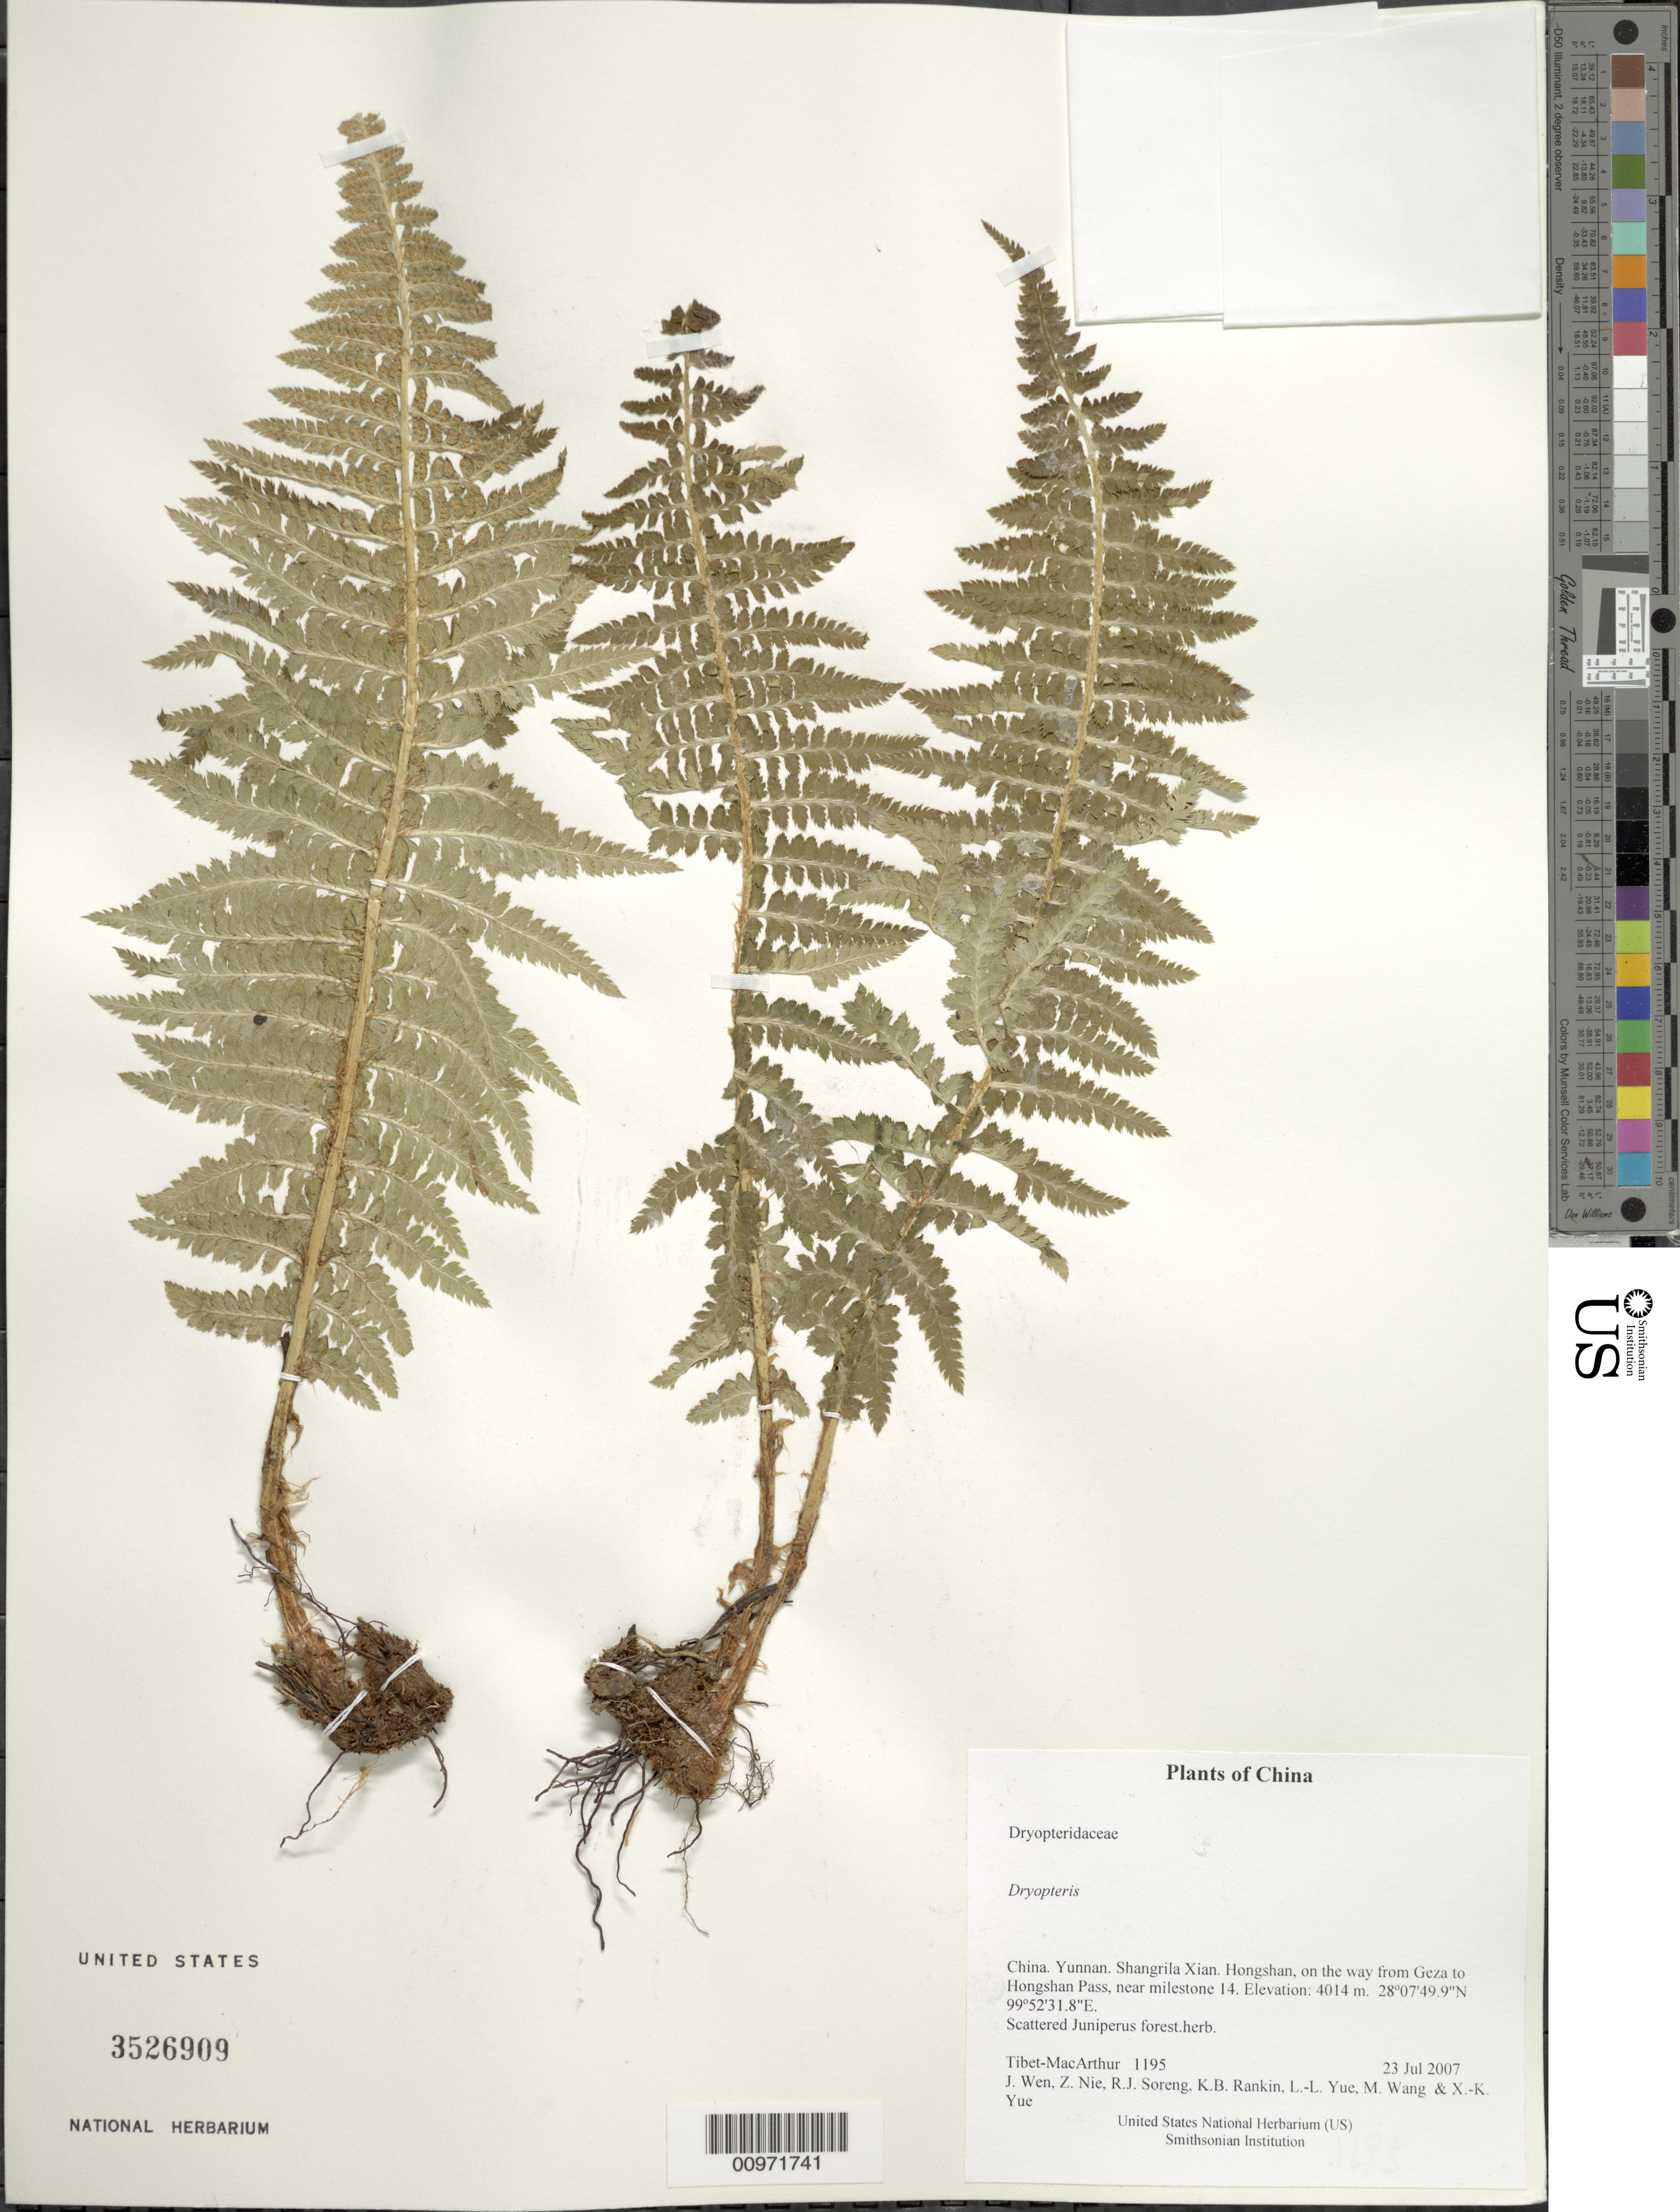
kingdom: Plantae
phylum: Tracheophyta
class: Polypodiopsida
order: Polypodiales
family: Dryopteridaceae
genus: Dryopteris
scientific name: Dryopteris sp.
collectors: Tibet-MacArthur, J. Wen, Z. Nie, R. J. Soreng, K. Rankin, L. Yue, M. Wang & X. Yue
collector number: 1195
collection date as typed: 23 Jul 2007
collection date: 2007-07-23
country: China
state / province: Yunnan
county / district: Shangrila Xian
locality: Hongshan, on the way from Geza to Hongshan Pass, near milestone 14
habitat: Scattered Juniperus forest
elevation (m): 4014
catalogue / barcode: US 3526909